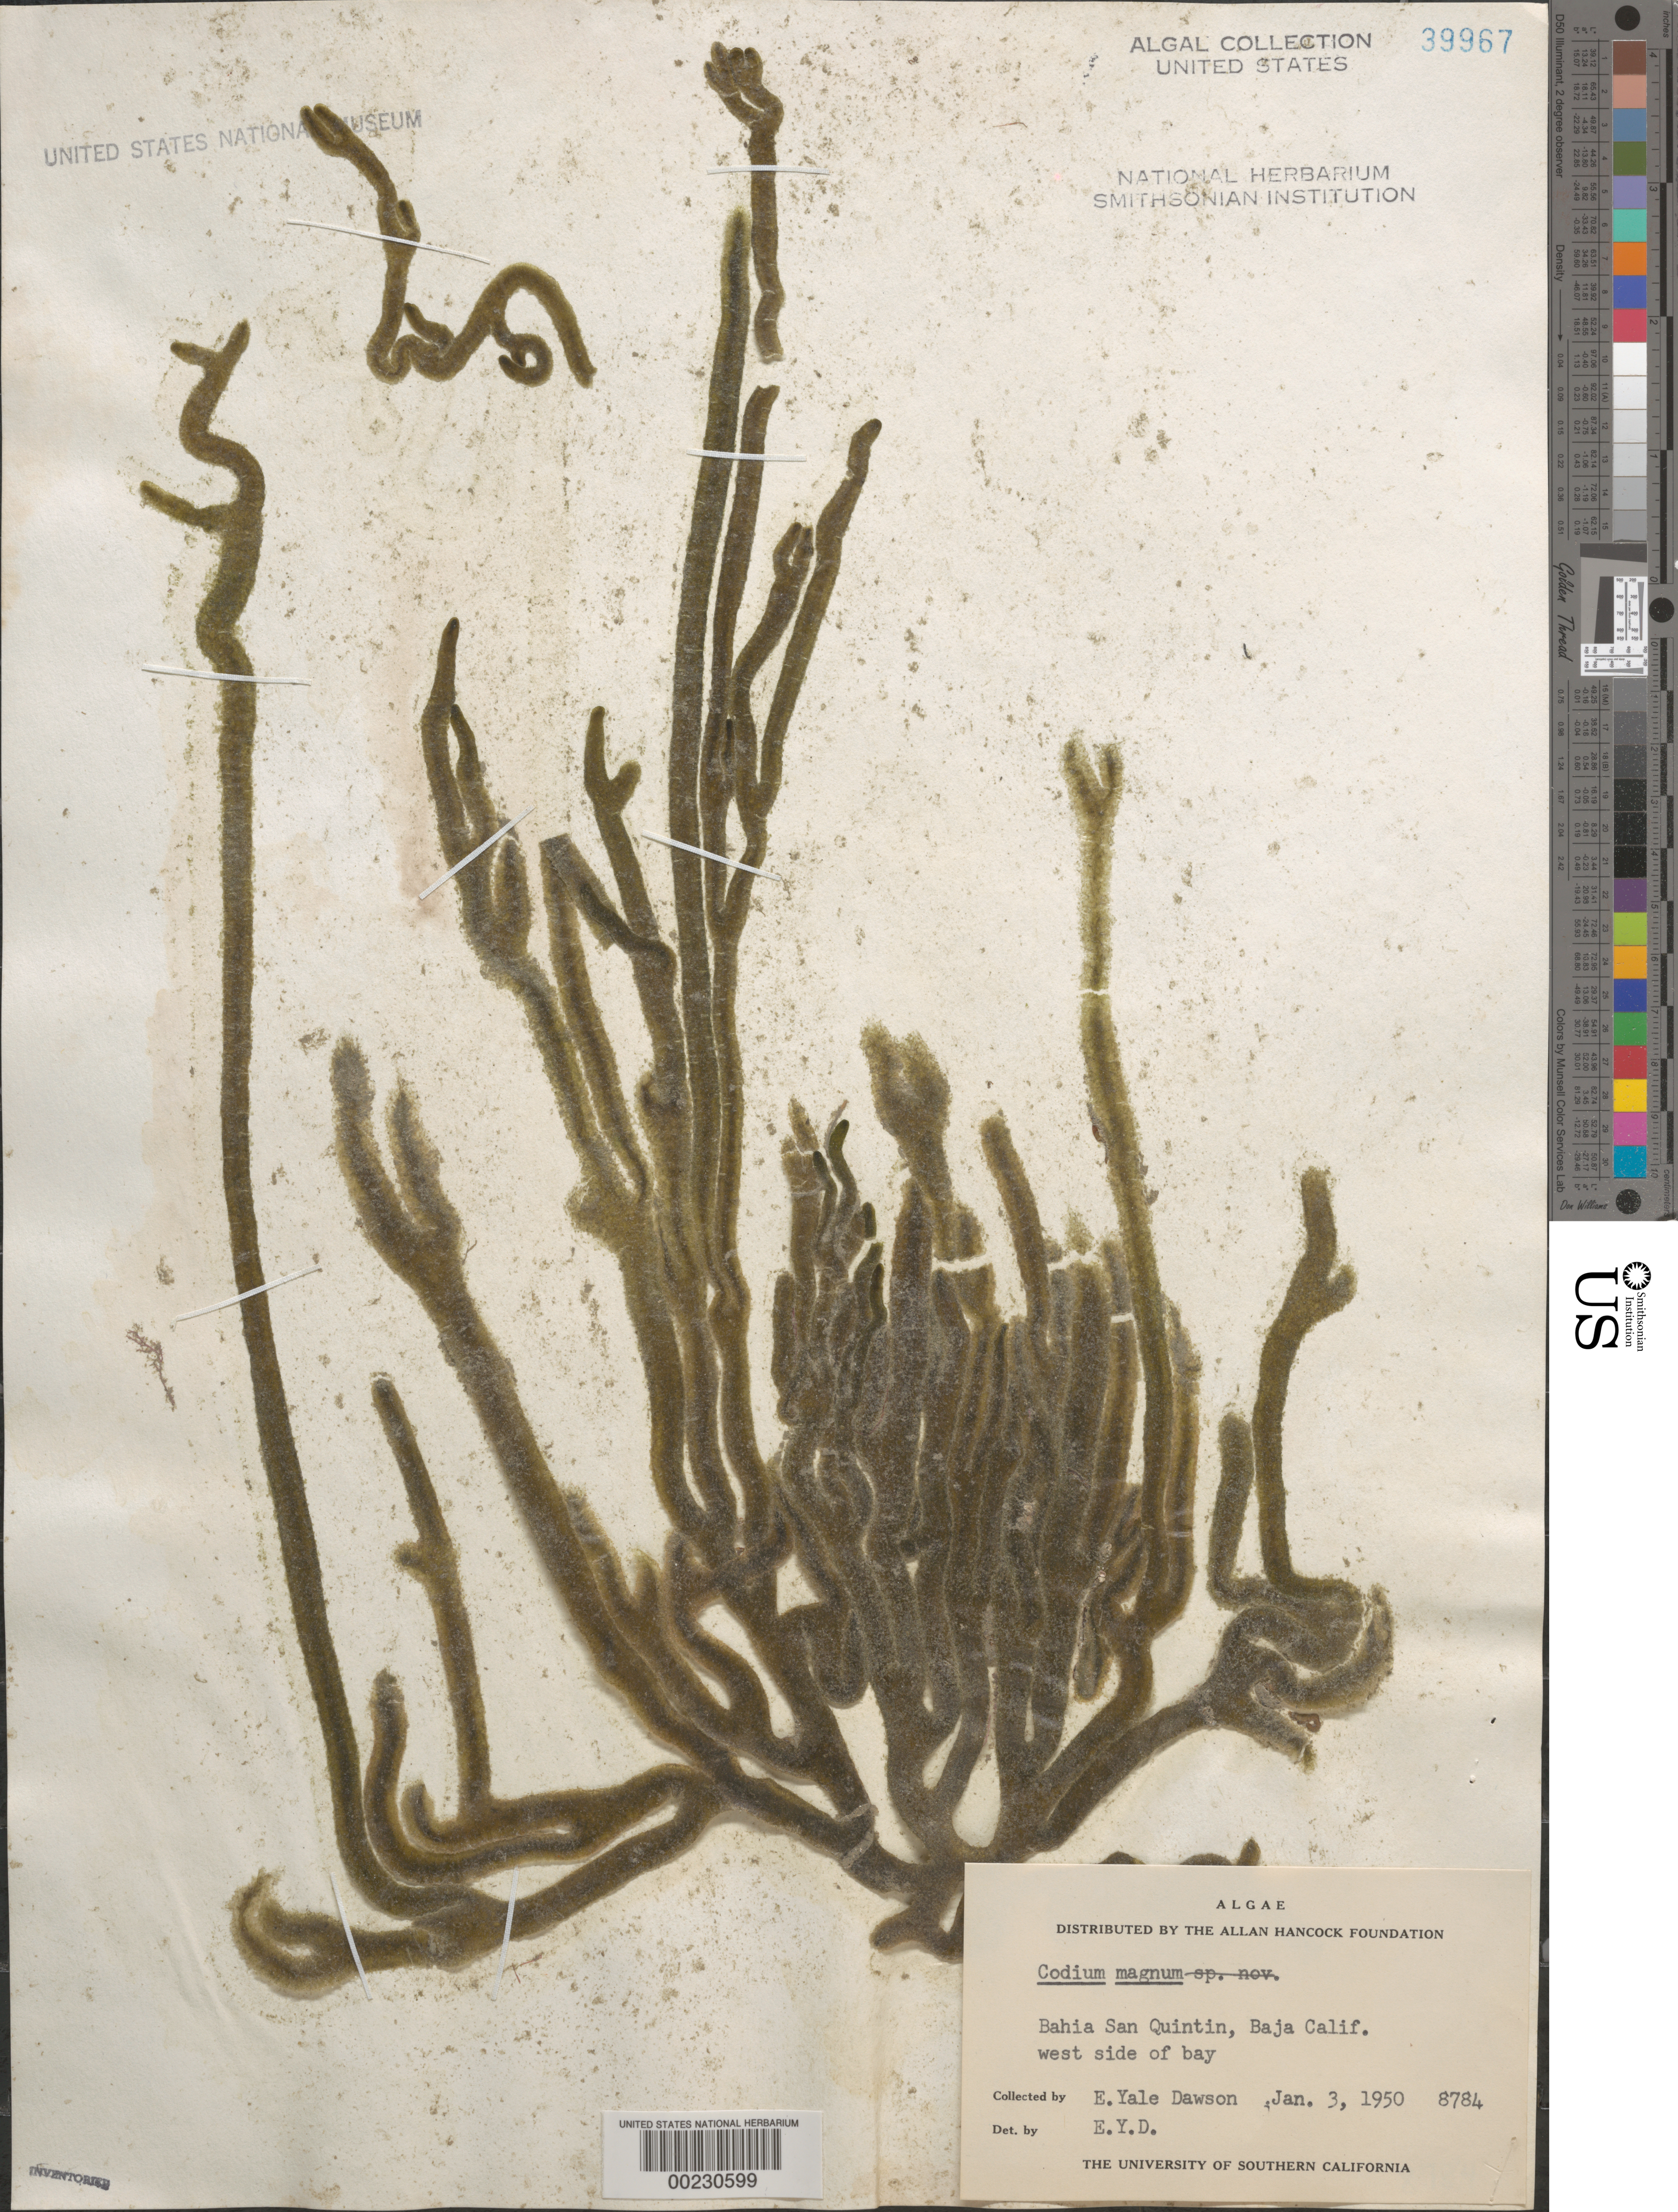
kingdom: Plantae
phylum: Chlorophyta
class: Ulvophyceae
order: Bryopsidales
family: Codiaceae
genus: Codium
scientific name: Codium amplivesiculatum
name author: Setch. & N.L. Gardner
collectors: E. Y. Dawson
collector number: EYD 8784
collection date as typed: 03 Jan 1950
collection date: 1950-01-03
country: Mexico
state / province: Baja California Norte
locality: Bahia San Quintin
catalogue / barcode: US 39967